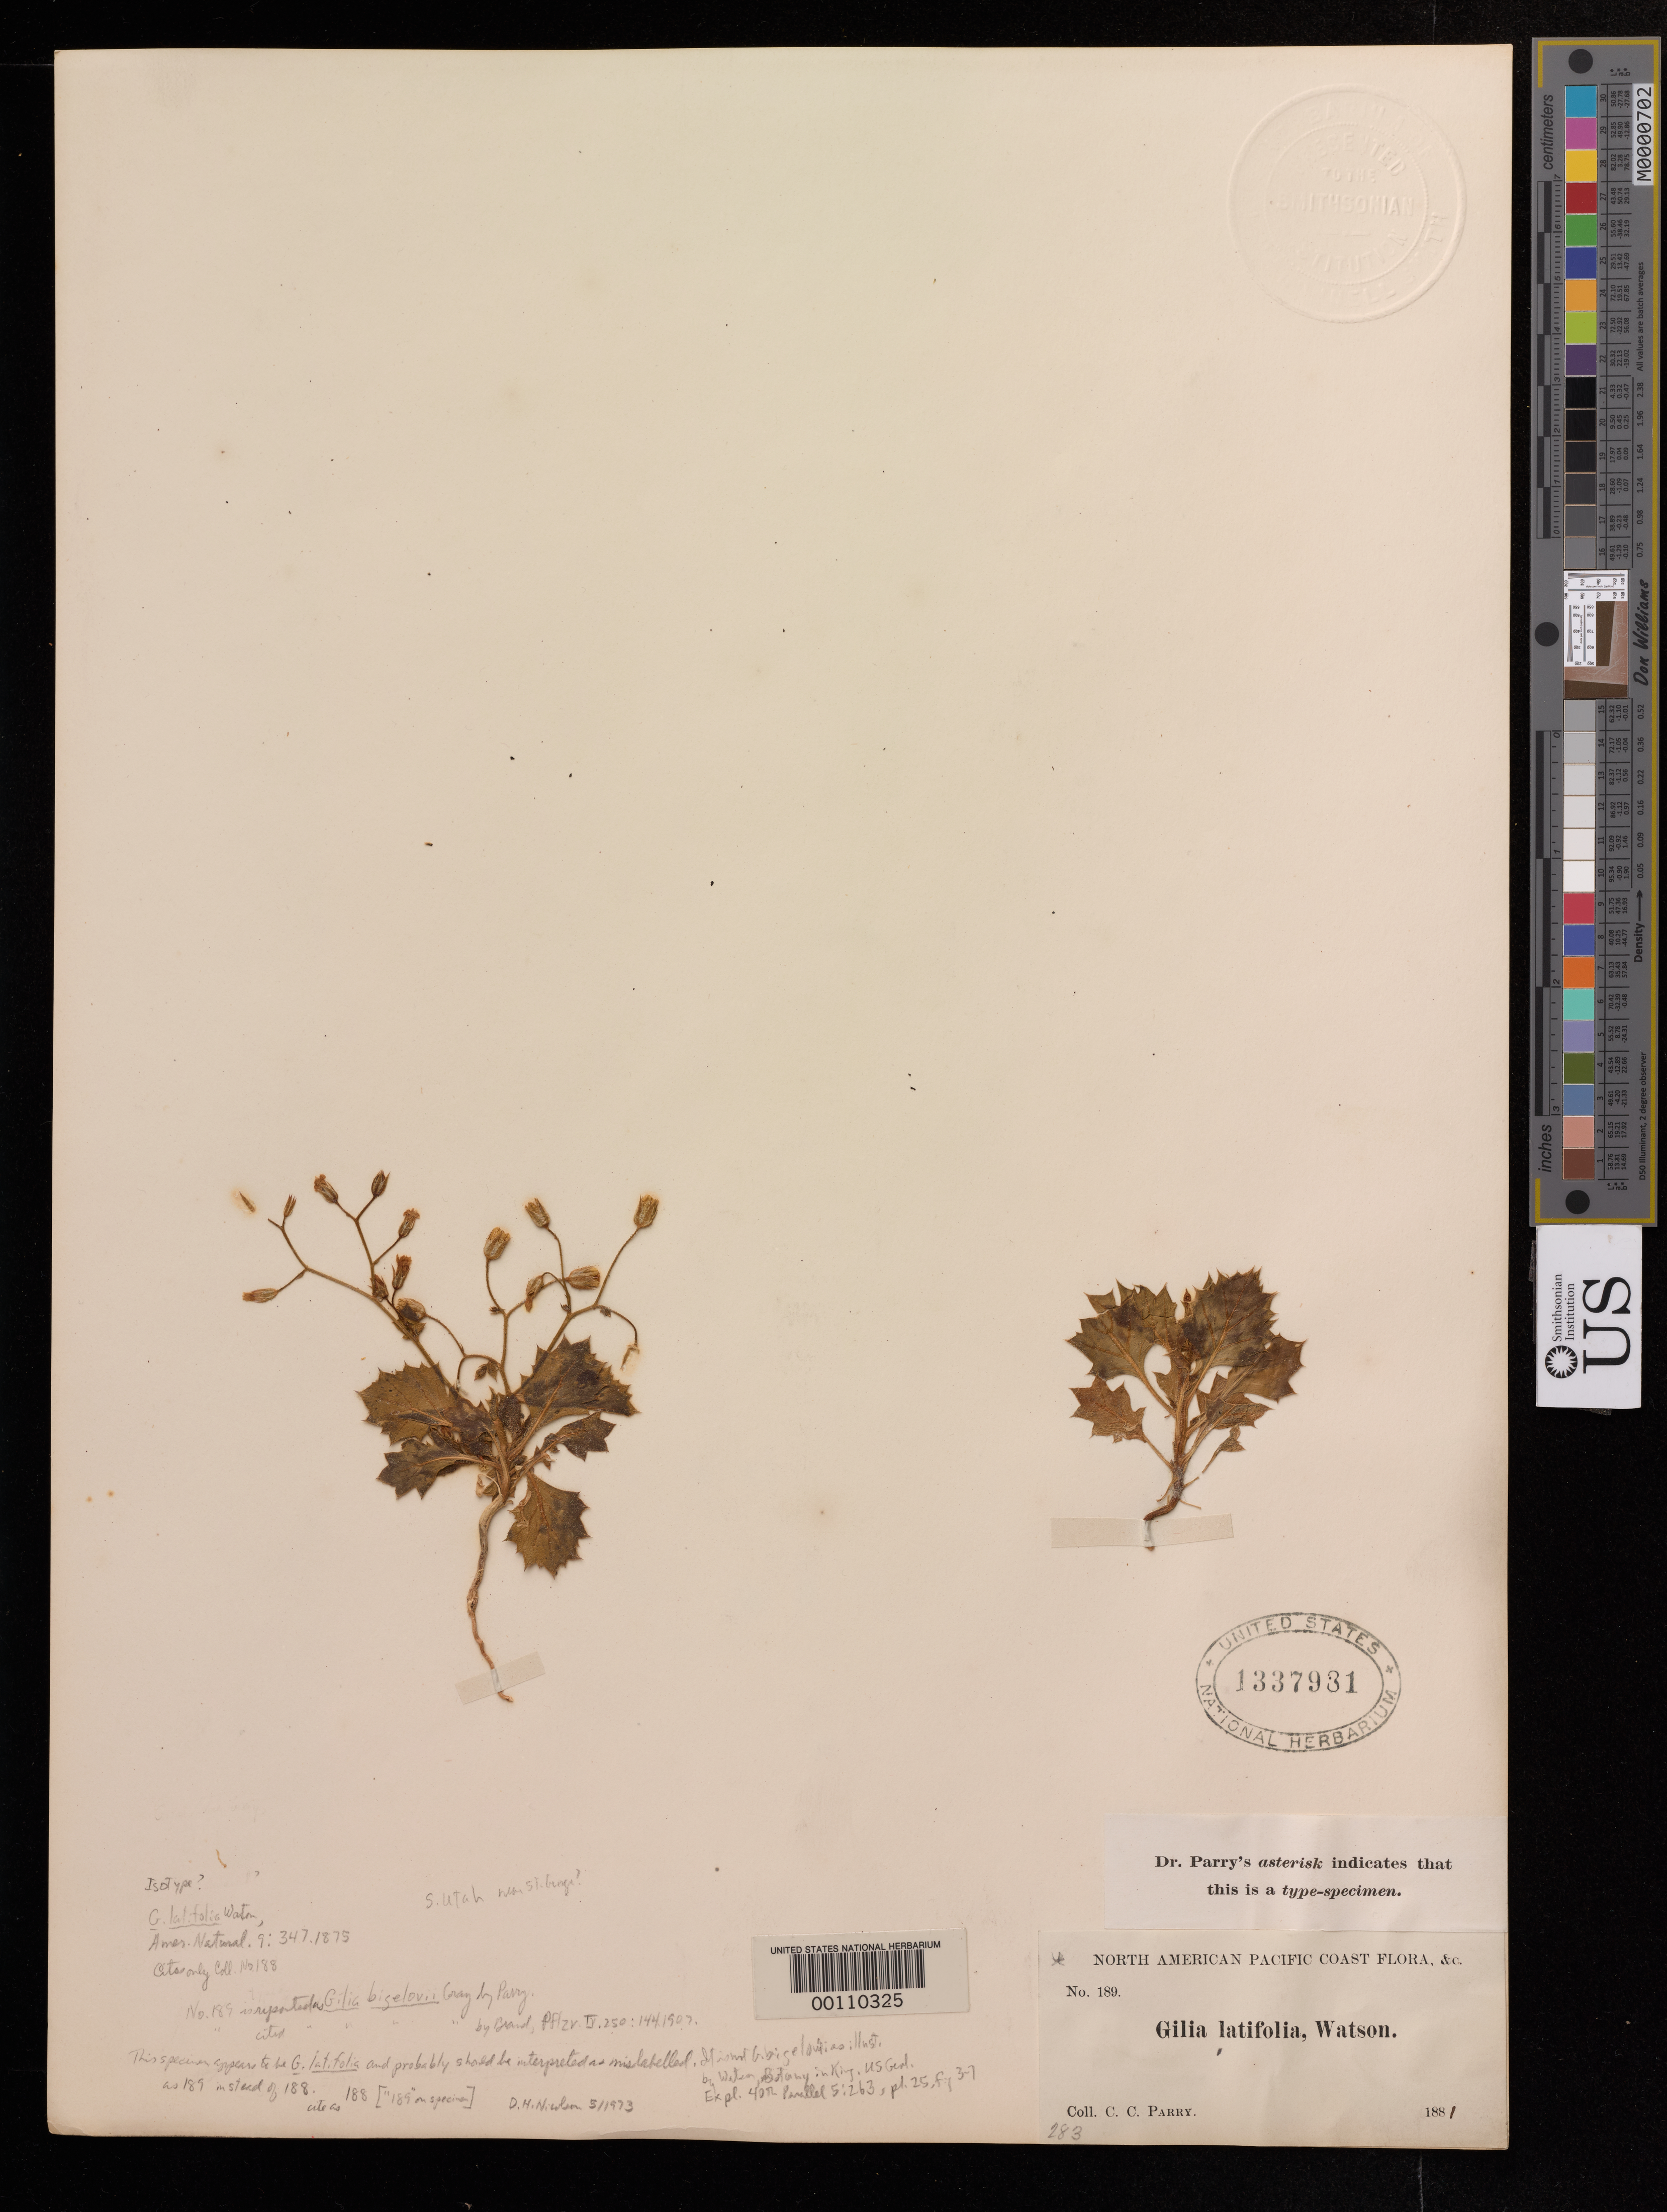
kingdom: Plantae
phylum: Tracheophyta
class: Magnoliopsida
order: Ericales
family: Polemoniaceae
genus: Gilia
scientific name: Gilia latifolia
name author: S. Watson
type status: Isotype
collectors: C. C. Parry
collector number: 188 ("189")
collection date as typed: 1881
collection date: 1881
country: United States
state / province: Utah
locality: Southern.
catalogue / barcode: US 1337981